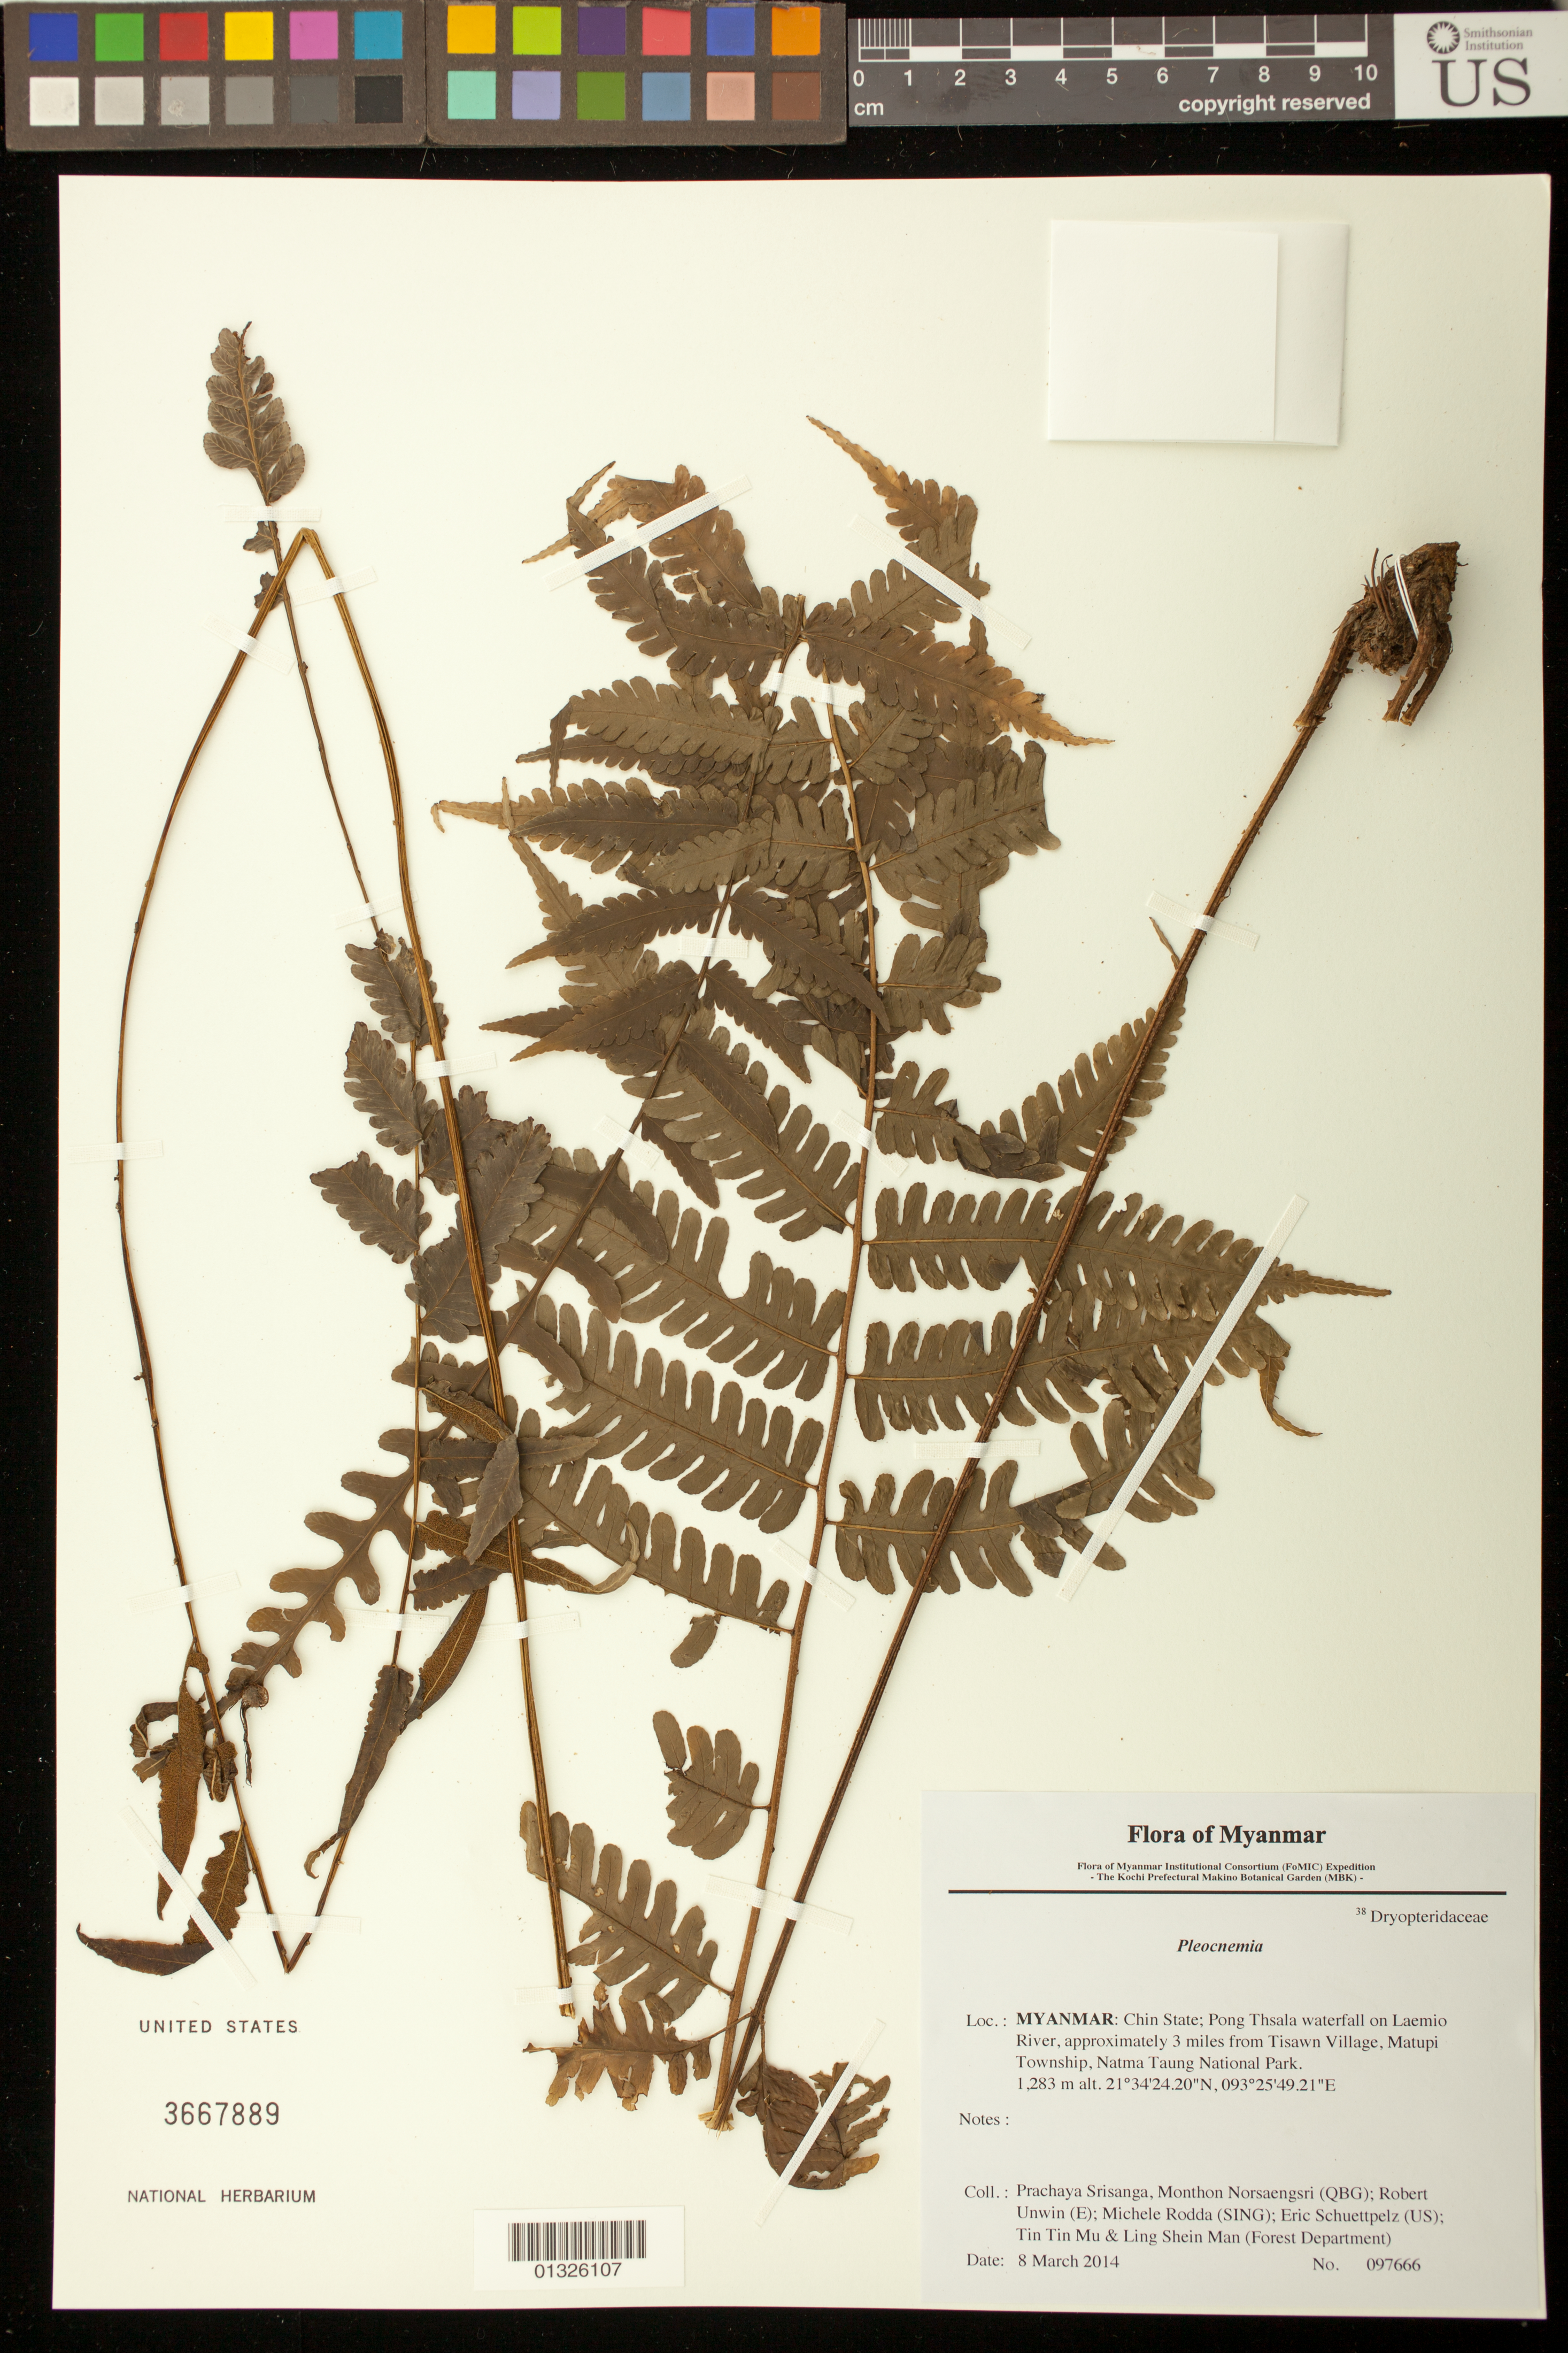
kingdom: Plantae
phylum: Tracheophyta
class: Polypodiopsida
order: Polypodiales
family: Dryopteridaceae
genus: Pleocnemia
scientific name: Pleocnemia sp.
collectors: P. Srisanga, M. Norsaengsri, R. Unwin, M. Rodda, E. Schuettpelz, Tin Tin Mu & Ling Shein Man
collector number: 97666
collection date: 2014-03-08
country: Myanmar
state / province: Chin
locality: Pong Thsala waterfall on Laemio River, approximately 3 miles from Tisawn Village, Matupi Township, Natma Taung National Park.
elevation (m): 1283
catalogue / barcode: US 3667889